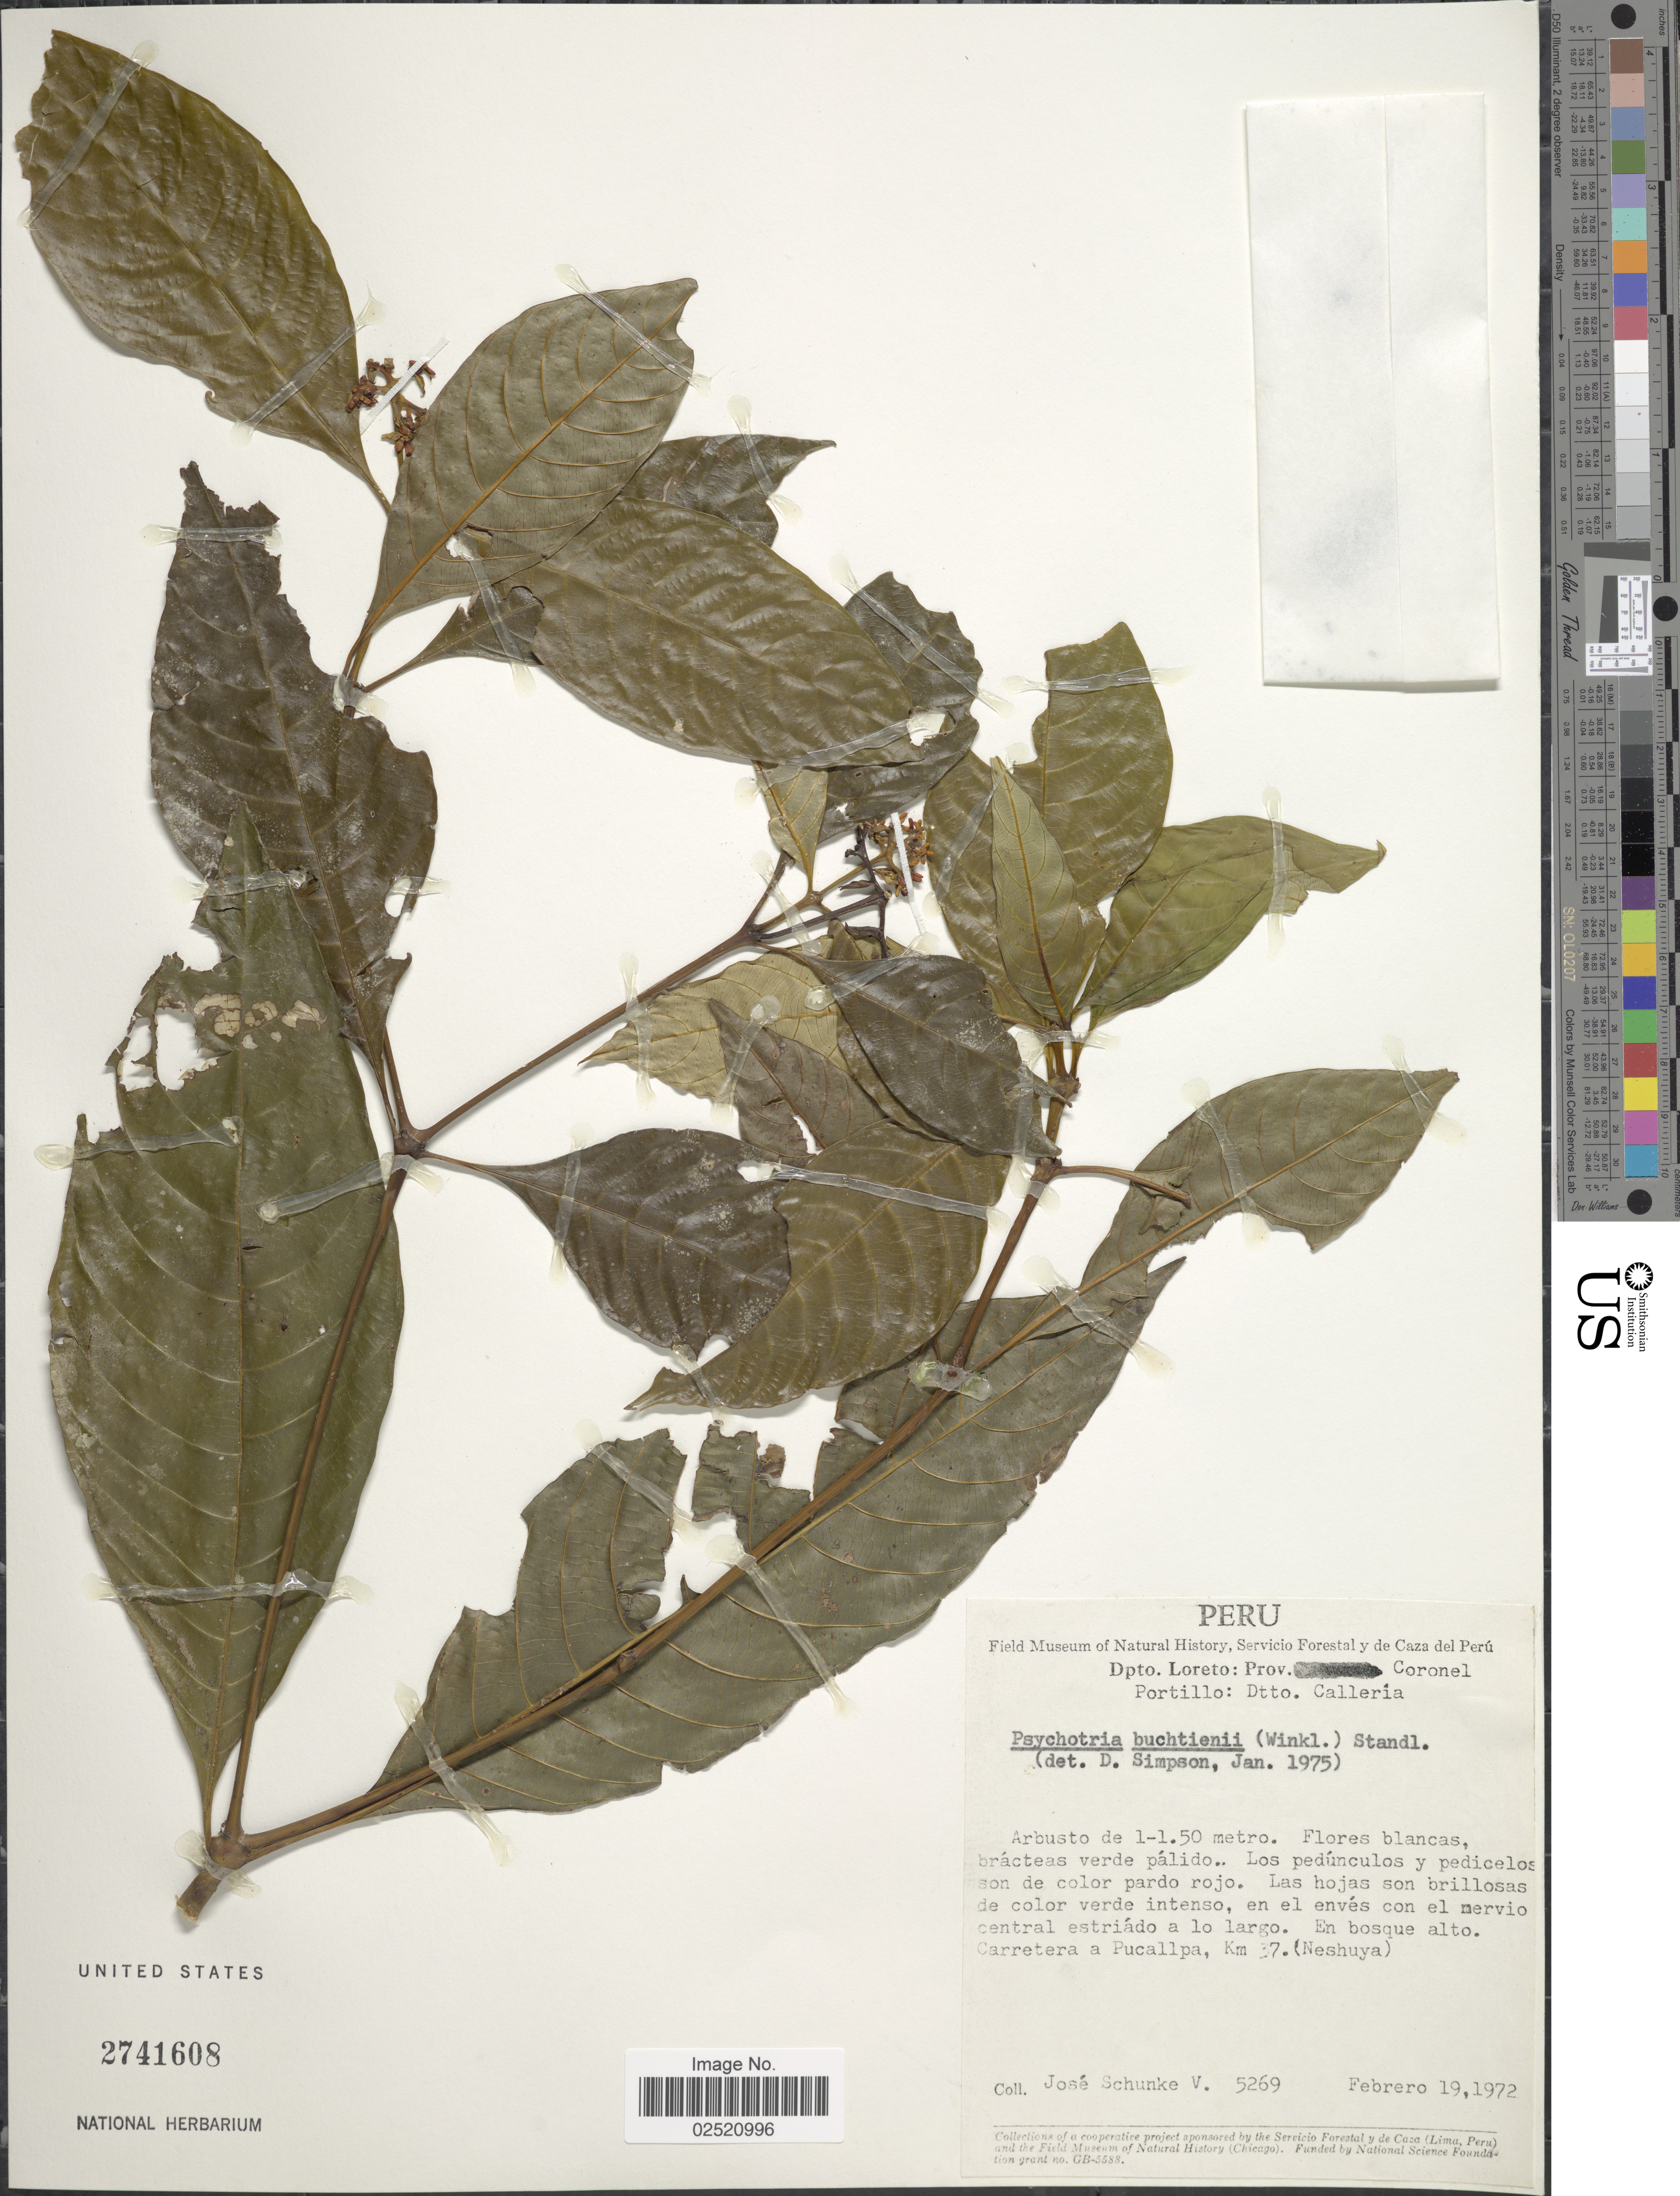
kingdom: Plantae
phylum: Tracheophyta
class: Magnoliopsida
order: Gentianales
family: Rubiaceae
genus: Psychotria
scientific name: Psychotria buchtienii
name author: (H.J.P. Winkl.) Standl.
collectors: J. Schunke Vigo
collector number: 5269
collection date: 1972-02-19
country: Peru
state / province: Loreto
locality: Prov. Coronel, Portillo: Dtto. Calleria, en bosque alto, Carretera a Pucallpa, km 37 (Neshuya)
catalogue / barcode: US 2741608